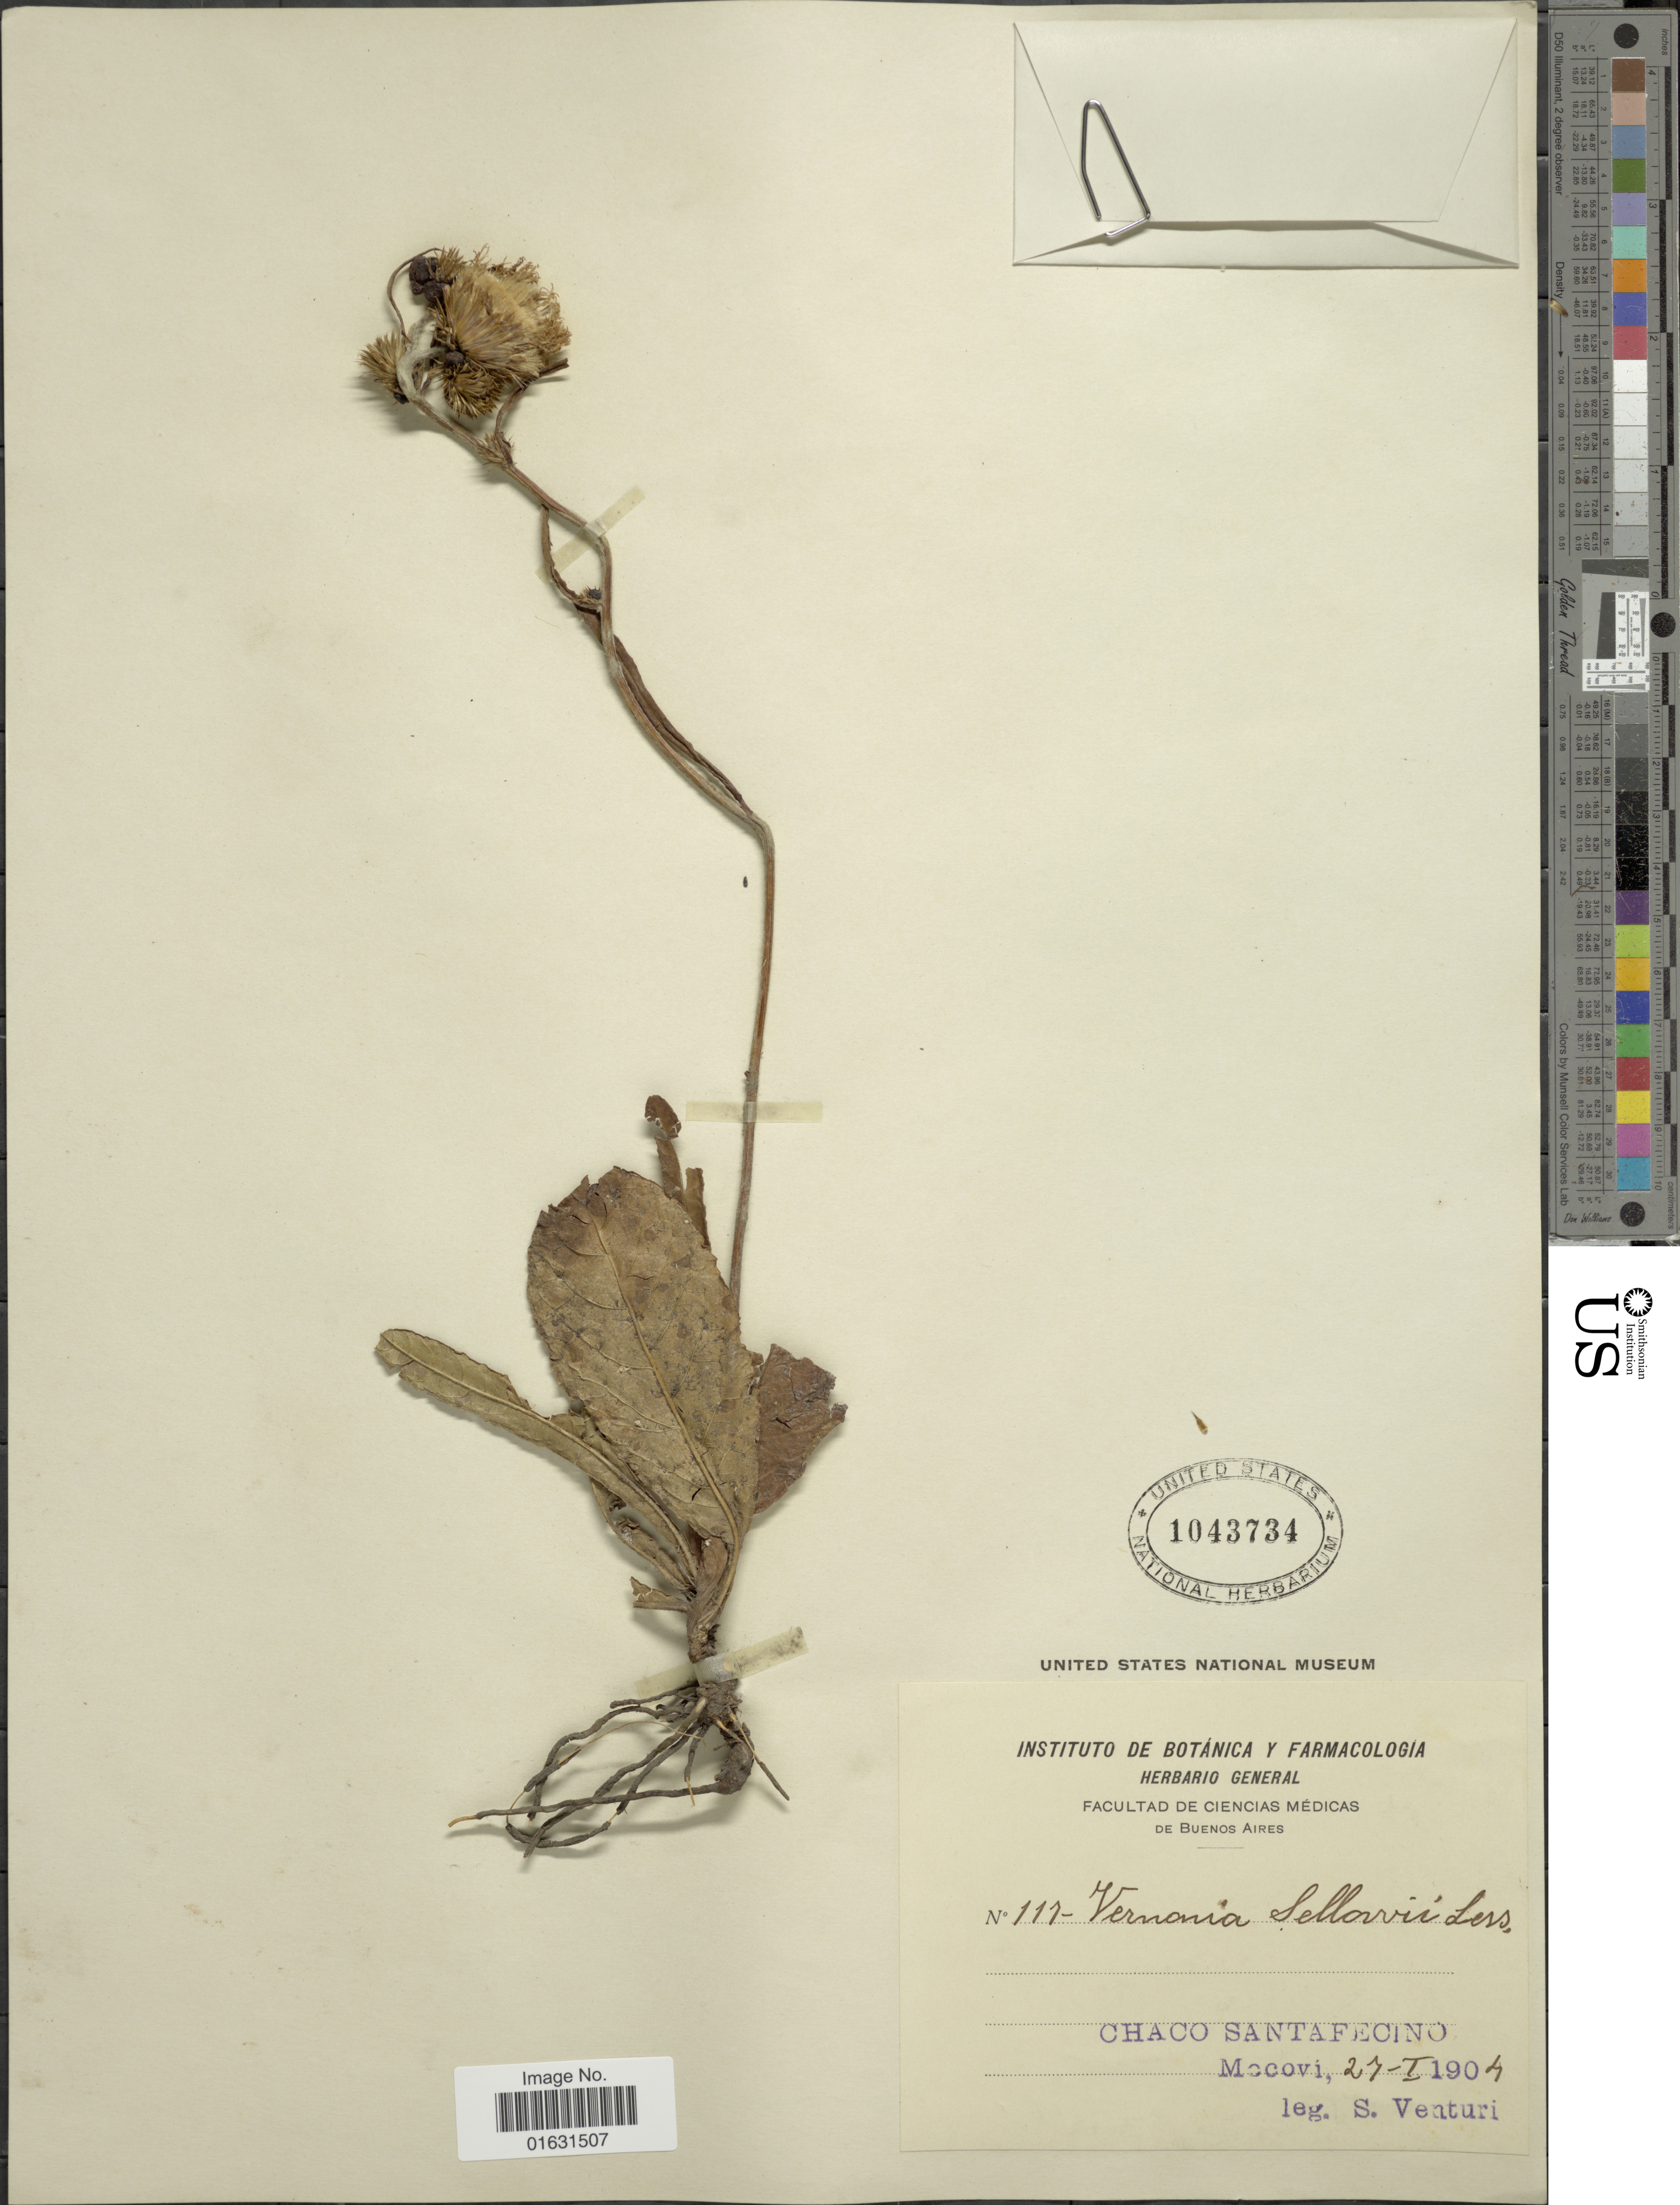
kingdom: Plantae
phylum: Tracheophyta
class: Magnoliopsida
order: Asterales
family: Asteraceae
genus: Lessingianthus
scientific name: Lessingianthus sellowii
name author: (Less.) H. Rob.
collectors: S. Venturi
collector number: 117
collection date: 1904-01-27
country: Argentina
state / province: Chaco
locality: Chaco Santafesino, Macovies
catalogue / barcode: US 1043734